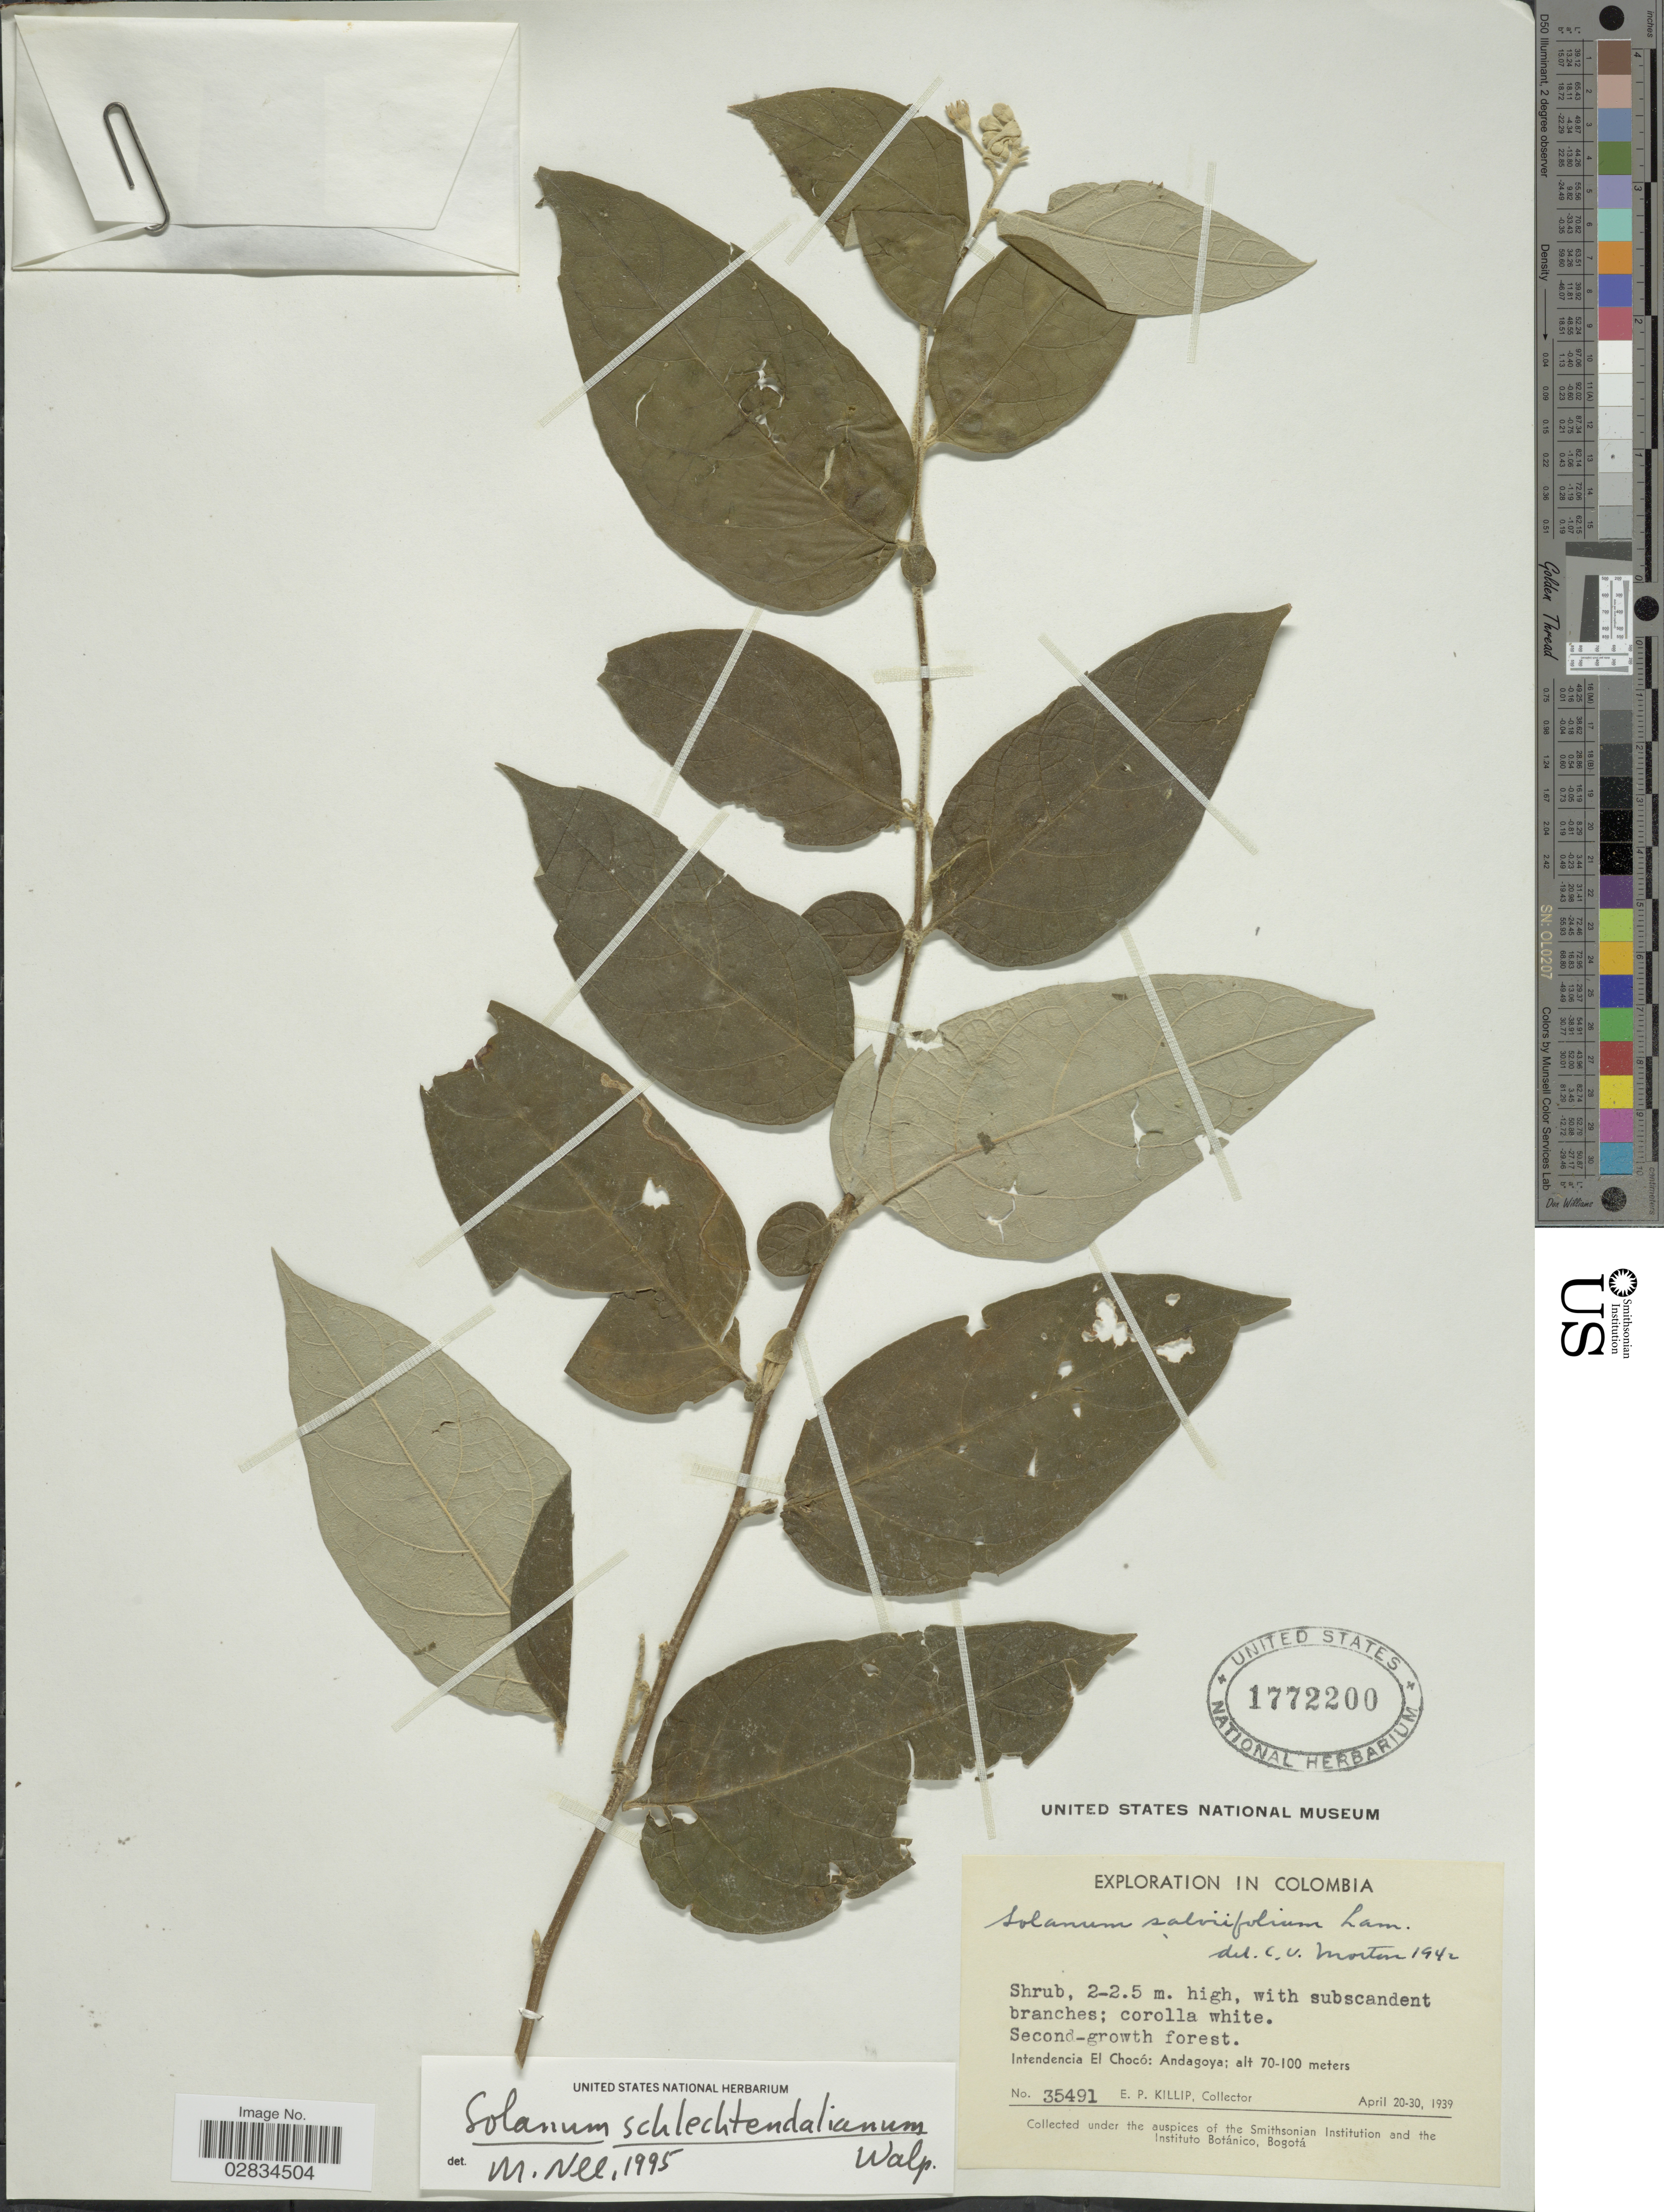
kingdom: Plantae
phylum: Tracheophyta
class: Magnoliopsida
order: Solanales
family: Solanaceae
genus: Solanum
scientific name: Solanum schlechtendalianum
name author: Walp.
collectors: E. P. Killip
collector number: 35491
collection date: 1939-04-20/1939-04-30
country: Colombia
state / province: Chocó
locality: Intendencia El Chocó: Andagoya.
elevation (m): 70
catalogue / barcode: US 1772200